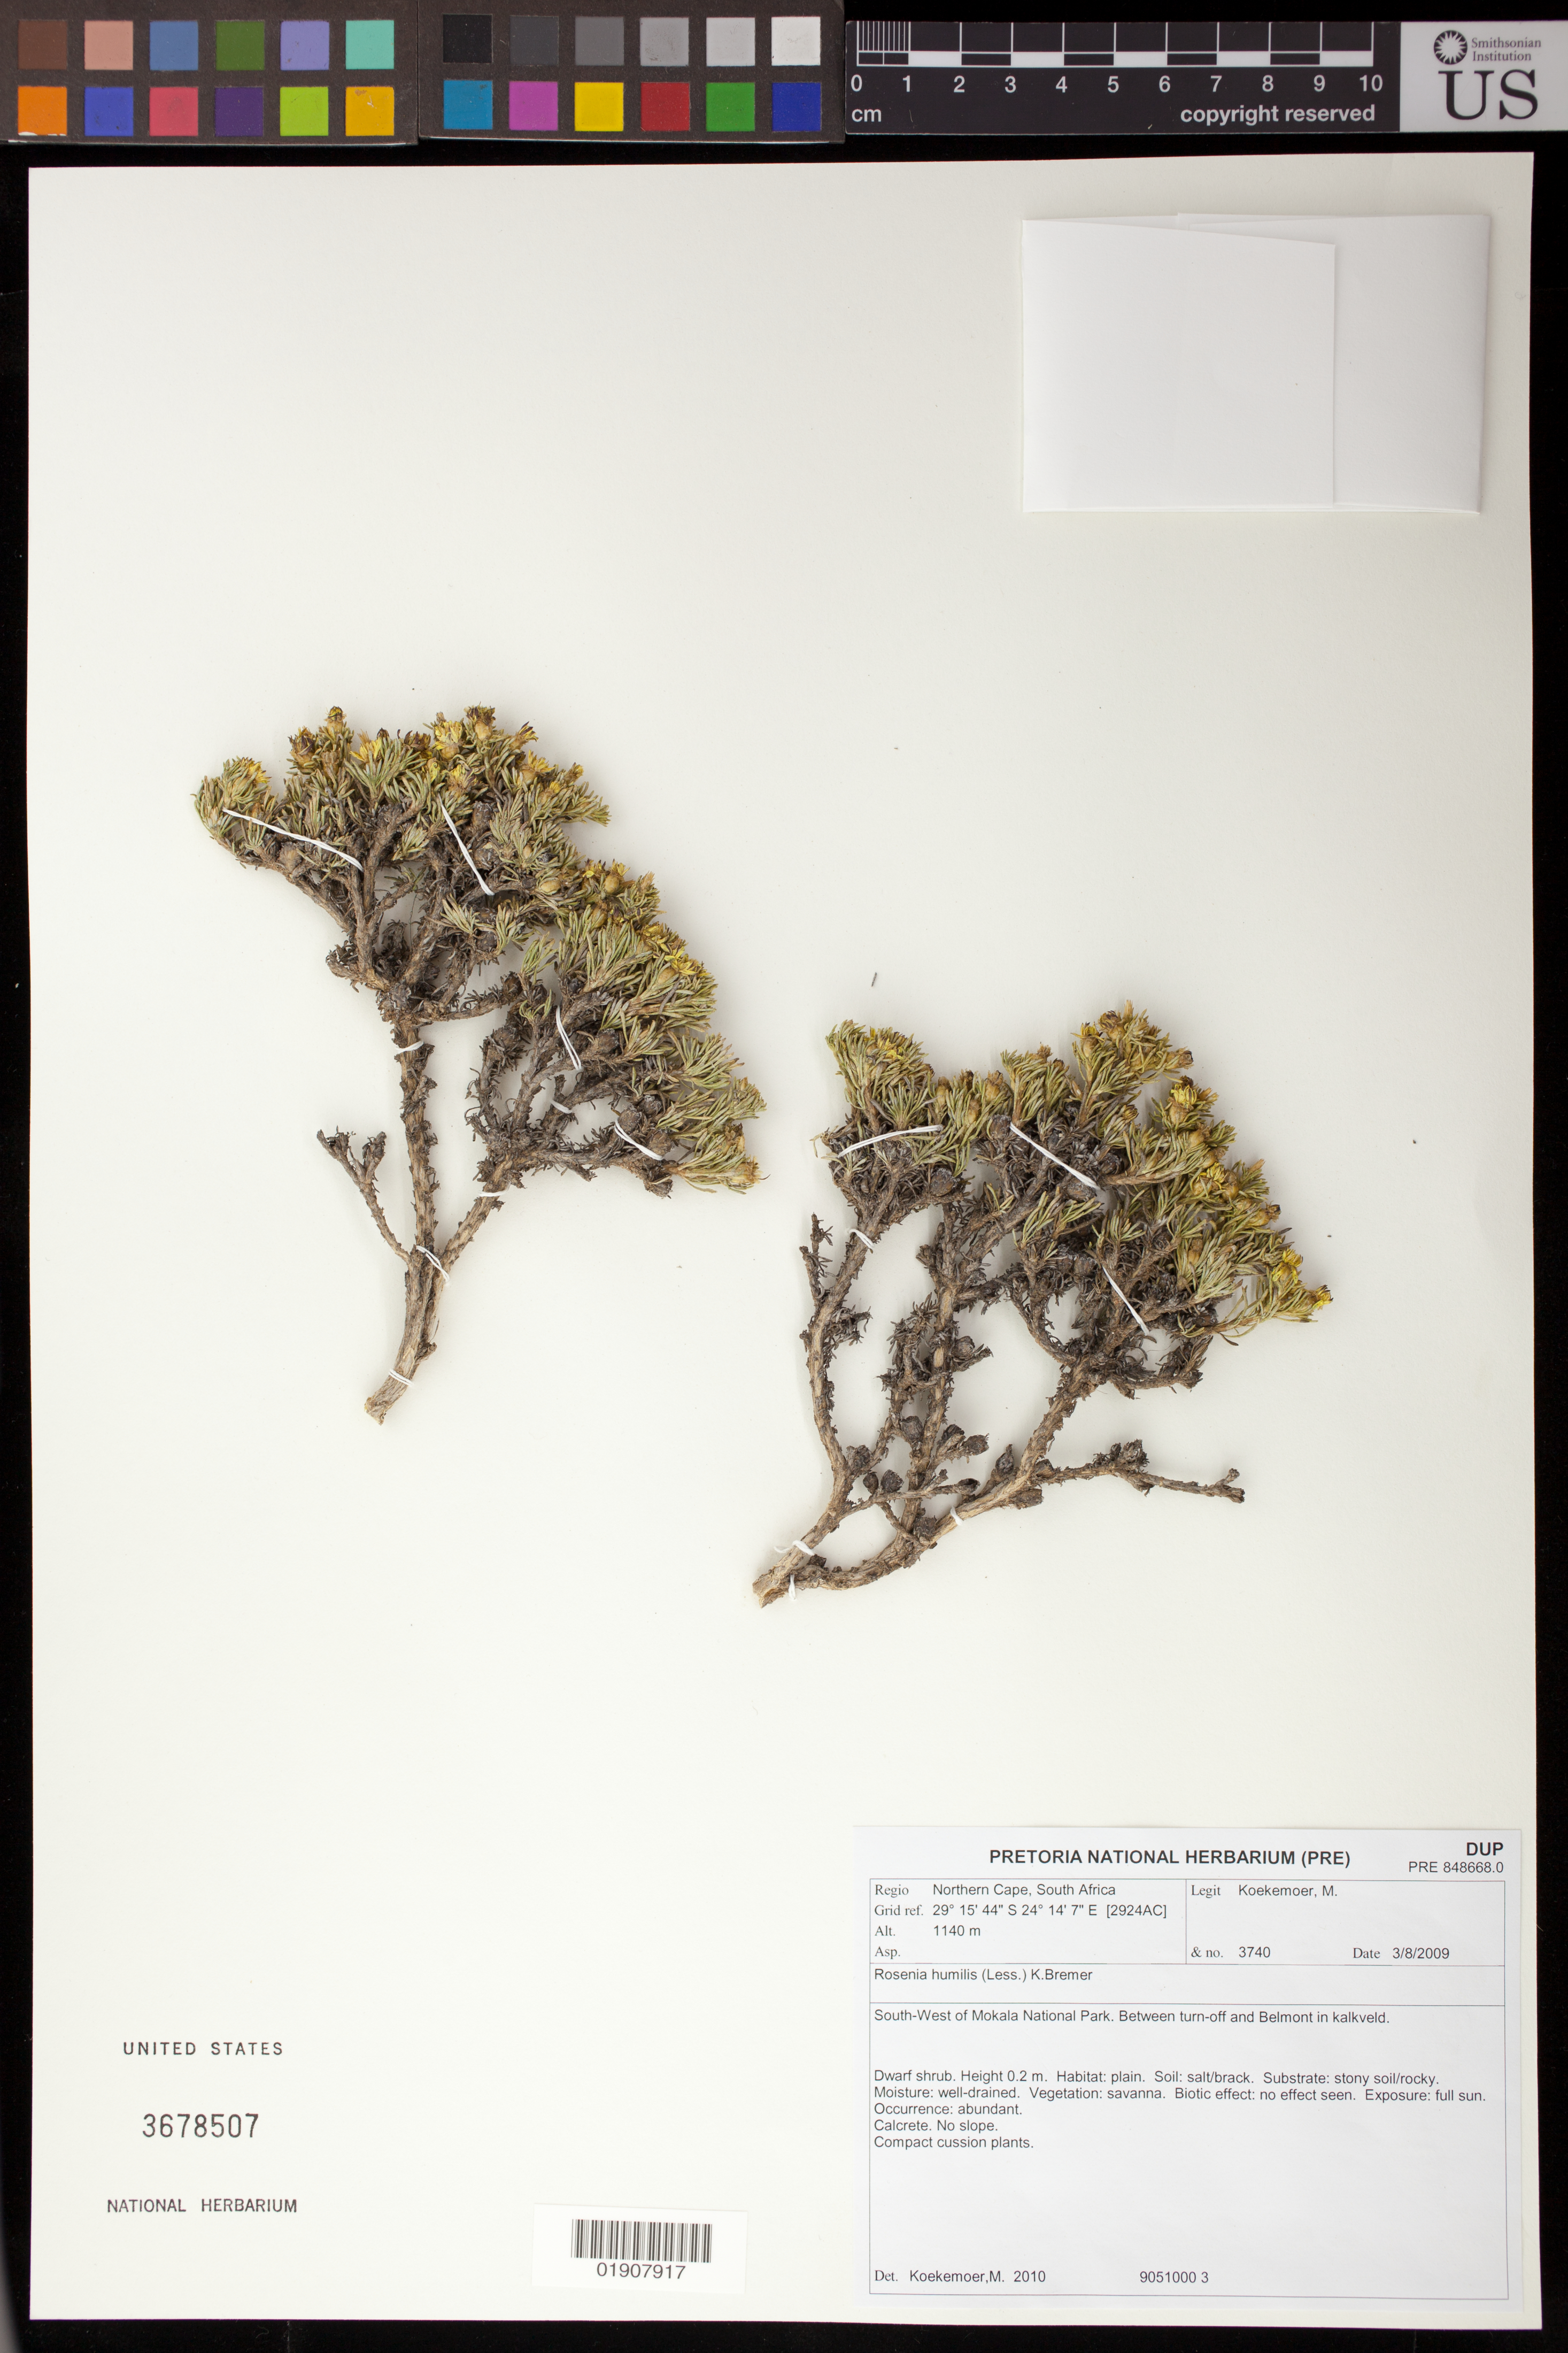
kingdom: Plantae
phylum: Tracheophyta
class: Magnoliopsida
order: Asterales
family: Asteraceae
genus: Rosenia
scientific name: Rosenia humilis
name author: (Less.) K. Bremer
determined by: Koekemoer, M.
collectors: M. Koekemoer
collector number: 3740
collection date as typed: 3 Aug 2009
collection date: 2009-08-03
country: South Africa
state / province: Northern Cape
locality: South-West of Mokala National Park. Between turn-off and Belmont in kalkveld.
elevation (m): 1140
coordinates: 29 15 44 S, 24 14 7 E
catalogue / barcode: US 3678507